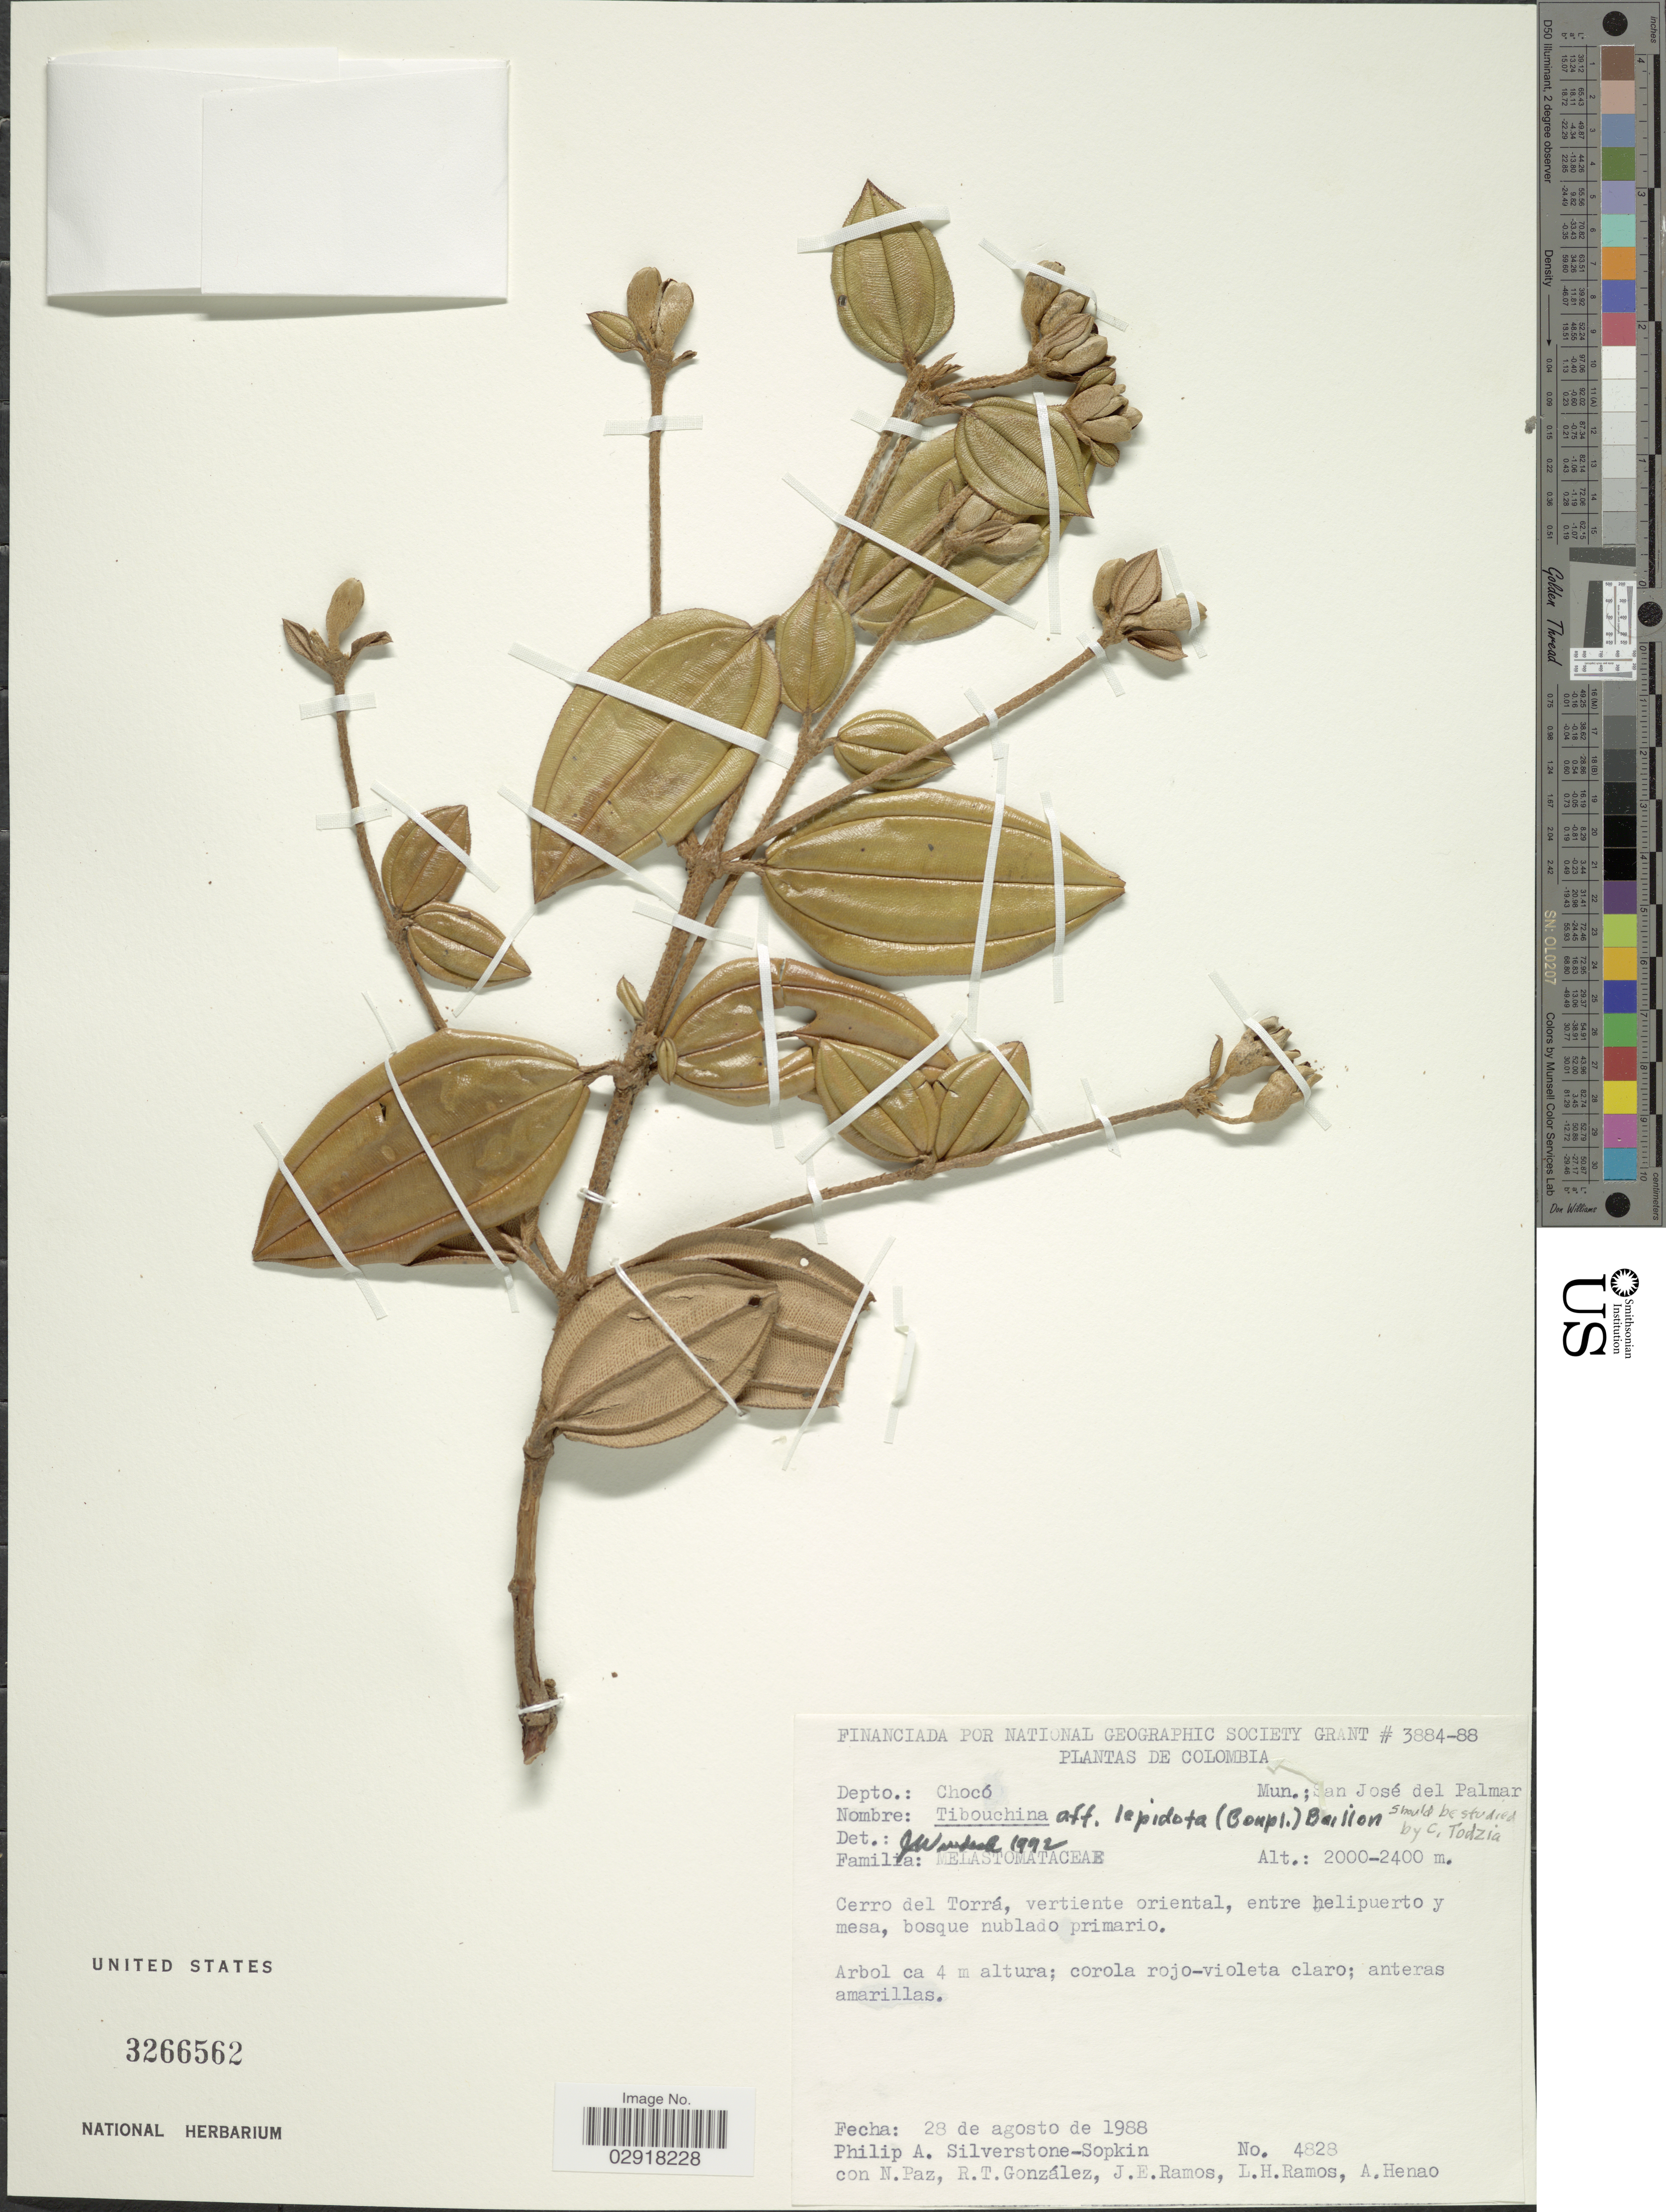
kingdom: Plantae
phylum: Tracheophyta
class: Magnoliopsida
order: Myrtales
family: Melastomataceae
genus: Andesanthus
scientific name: Andesanthus lepidotus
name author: (Humb. & Bonpl.) P.J.F. Guim. & Michelang.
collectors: P. A. Silverstone-Sopkin, N. Paz, R. Gonzalez, J. E. Ramos & et al.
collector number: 4828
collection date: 1988-08-28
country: Colombia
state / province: Chocó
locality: Depto.: Chocó. Mun.; San José del Palmar. Cerro del Torrá, vertiente oriental, entre helipuerto y mesa.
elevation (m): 2000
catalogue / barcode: US 3266562